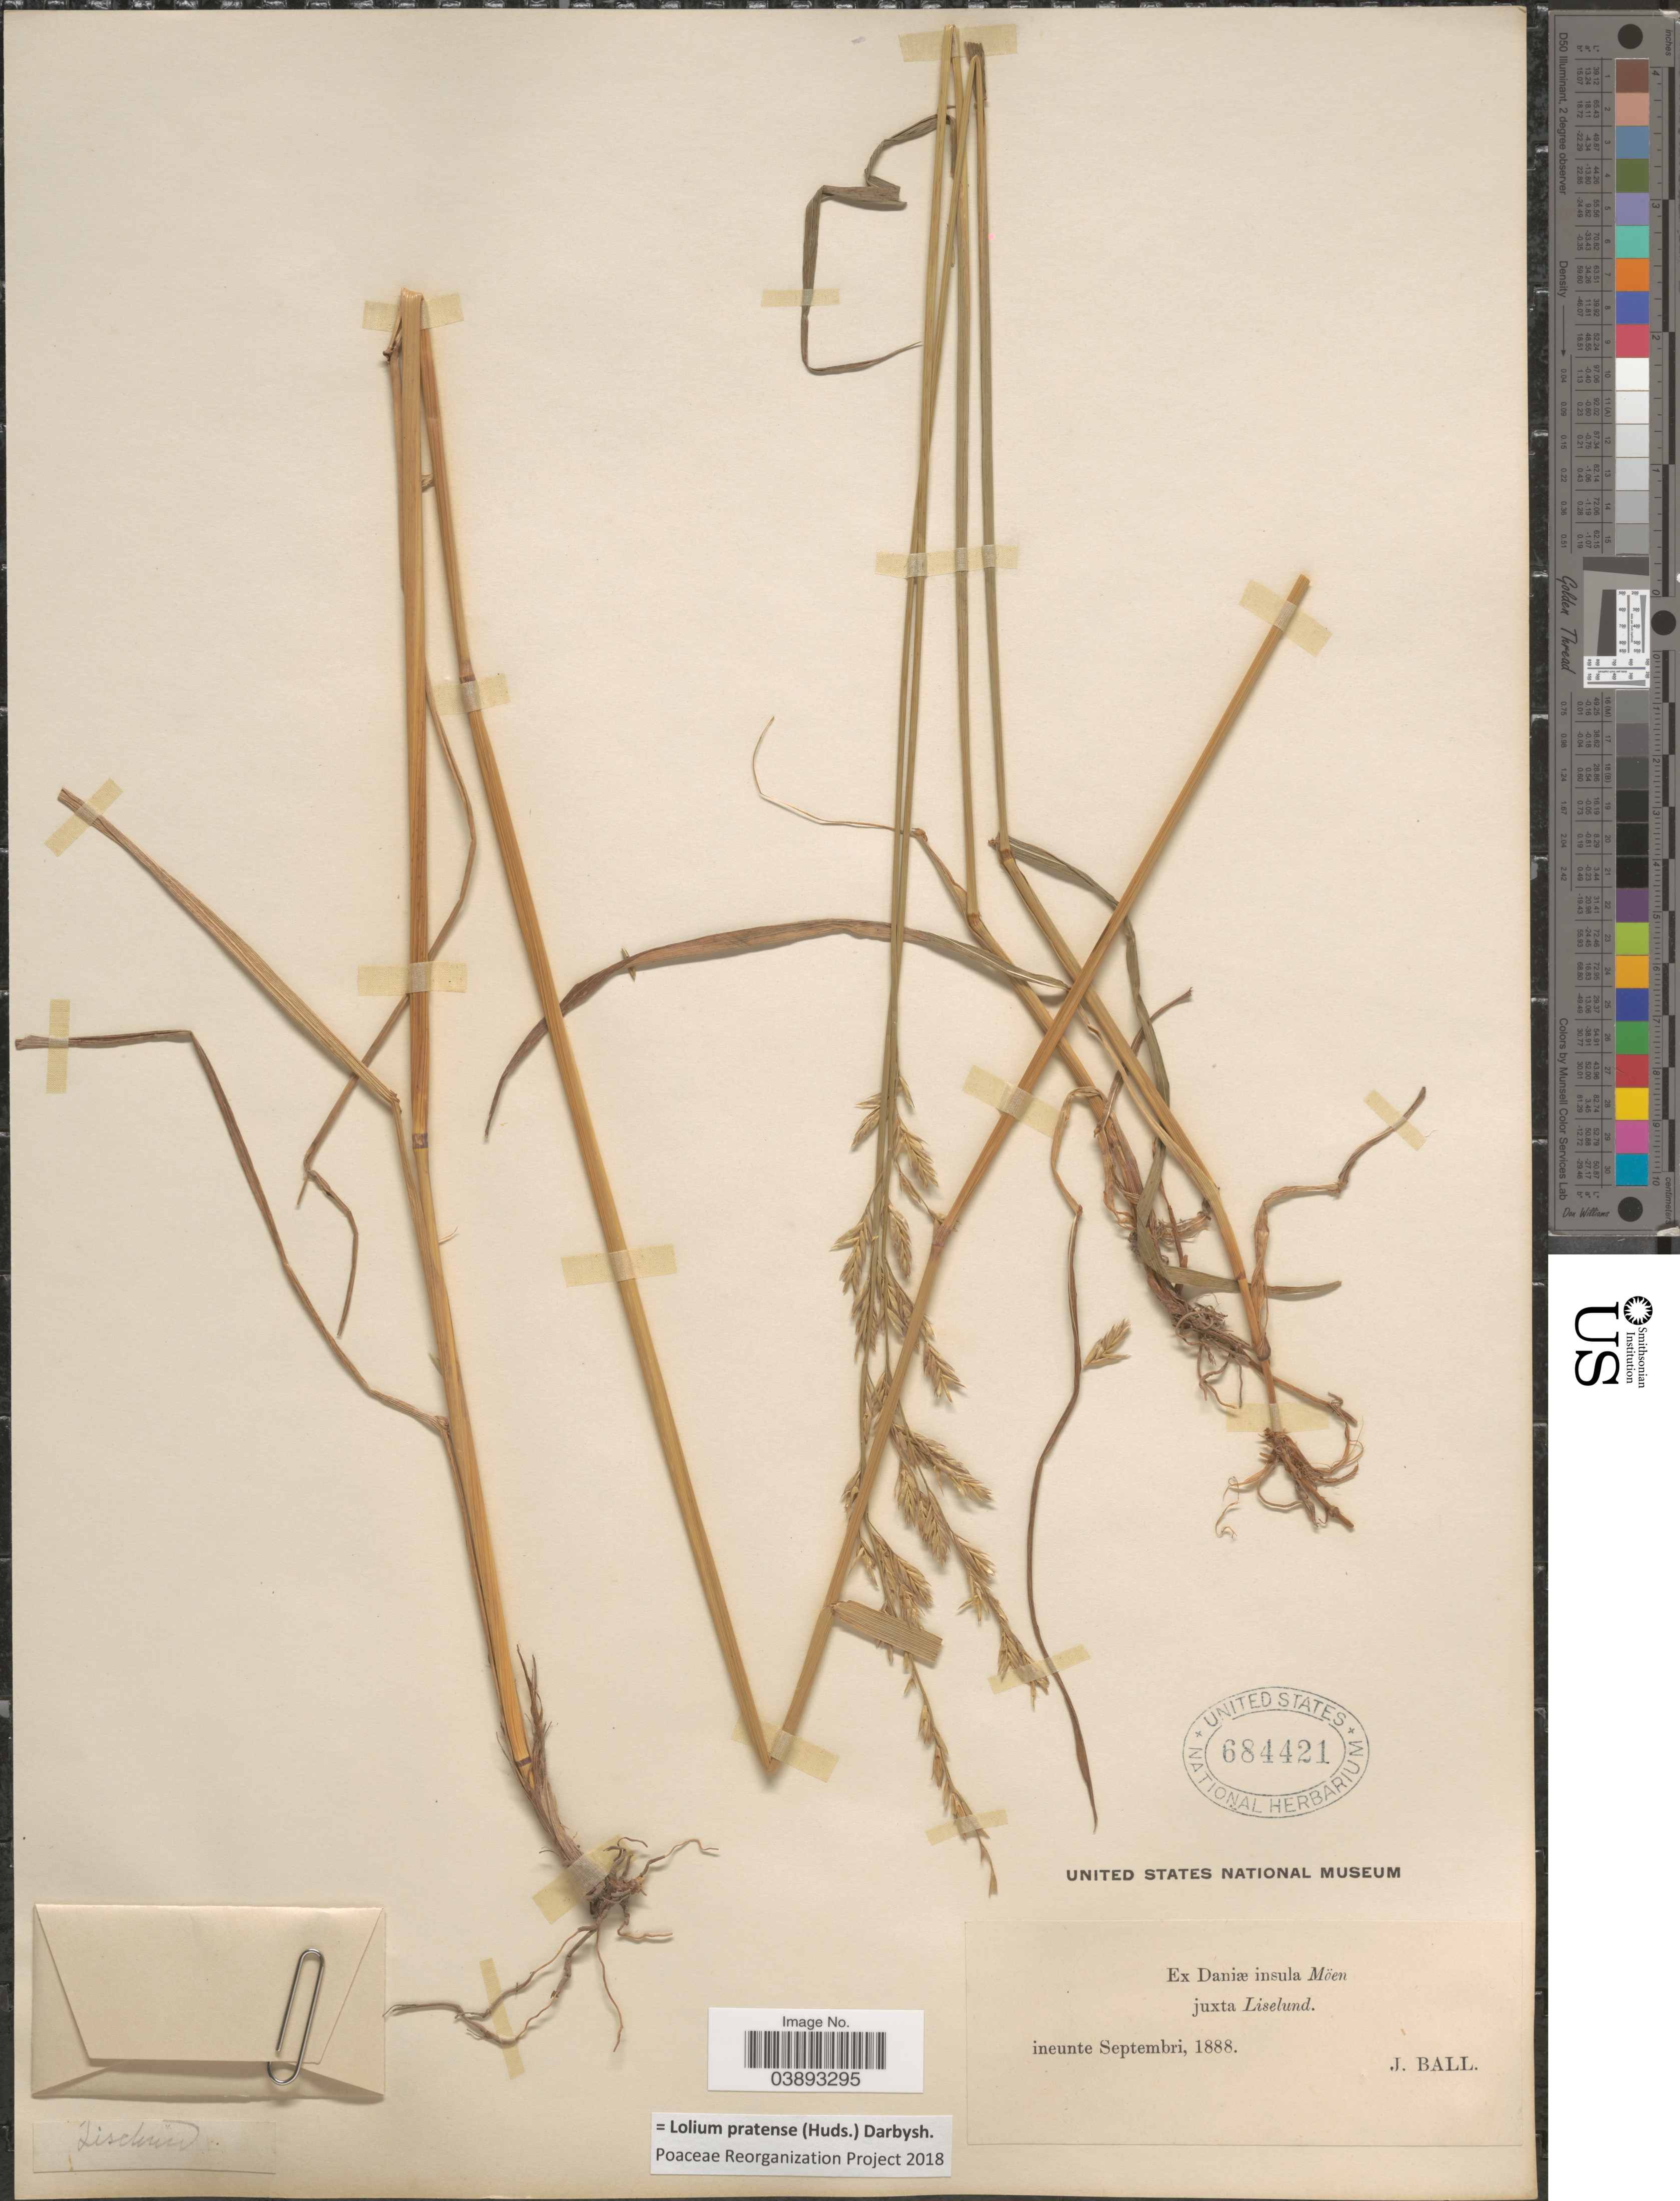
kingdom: Plantae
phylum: Tracheophyta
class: Liliopsida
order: Poales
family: Poaceae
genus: Lolium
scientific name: Lolium pratense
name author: (Huds.) Darbysh.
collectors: J. Ball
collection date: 1888-09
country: Denmark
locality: Ex Daniæ insula Möen juxta Liselund.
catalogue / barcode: US 684421